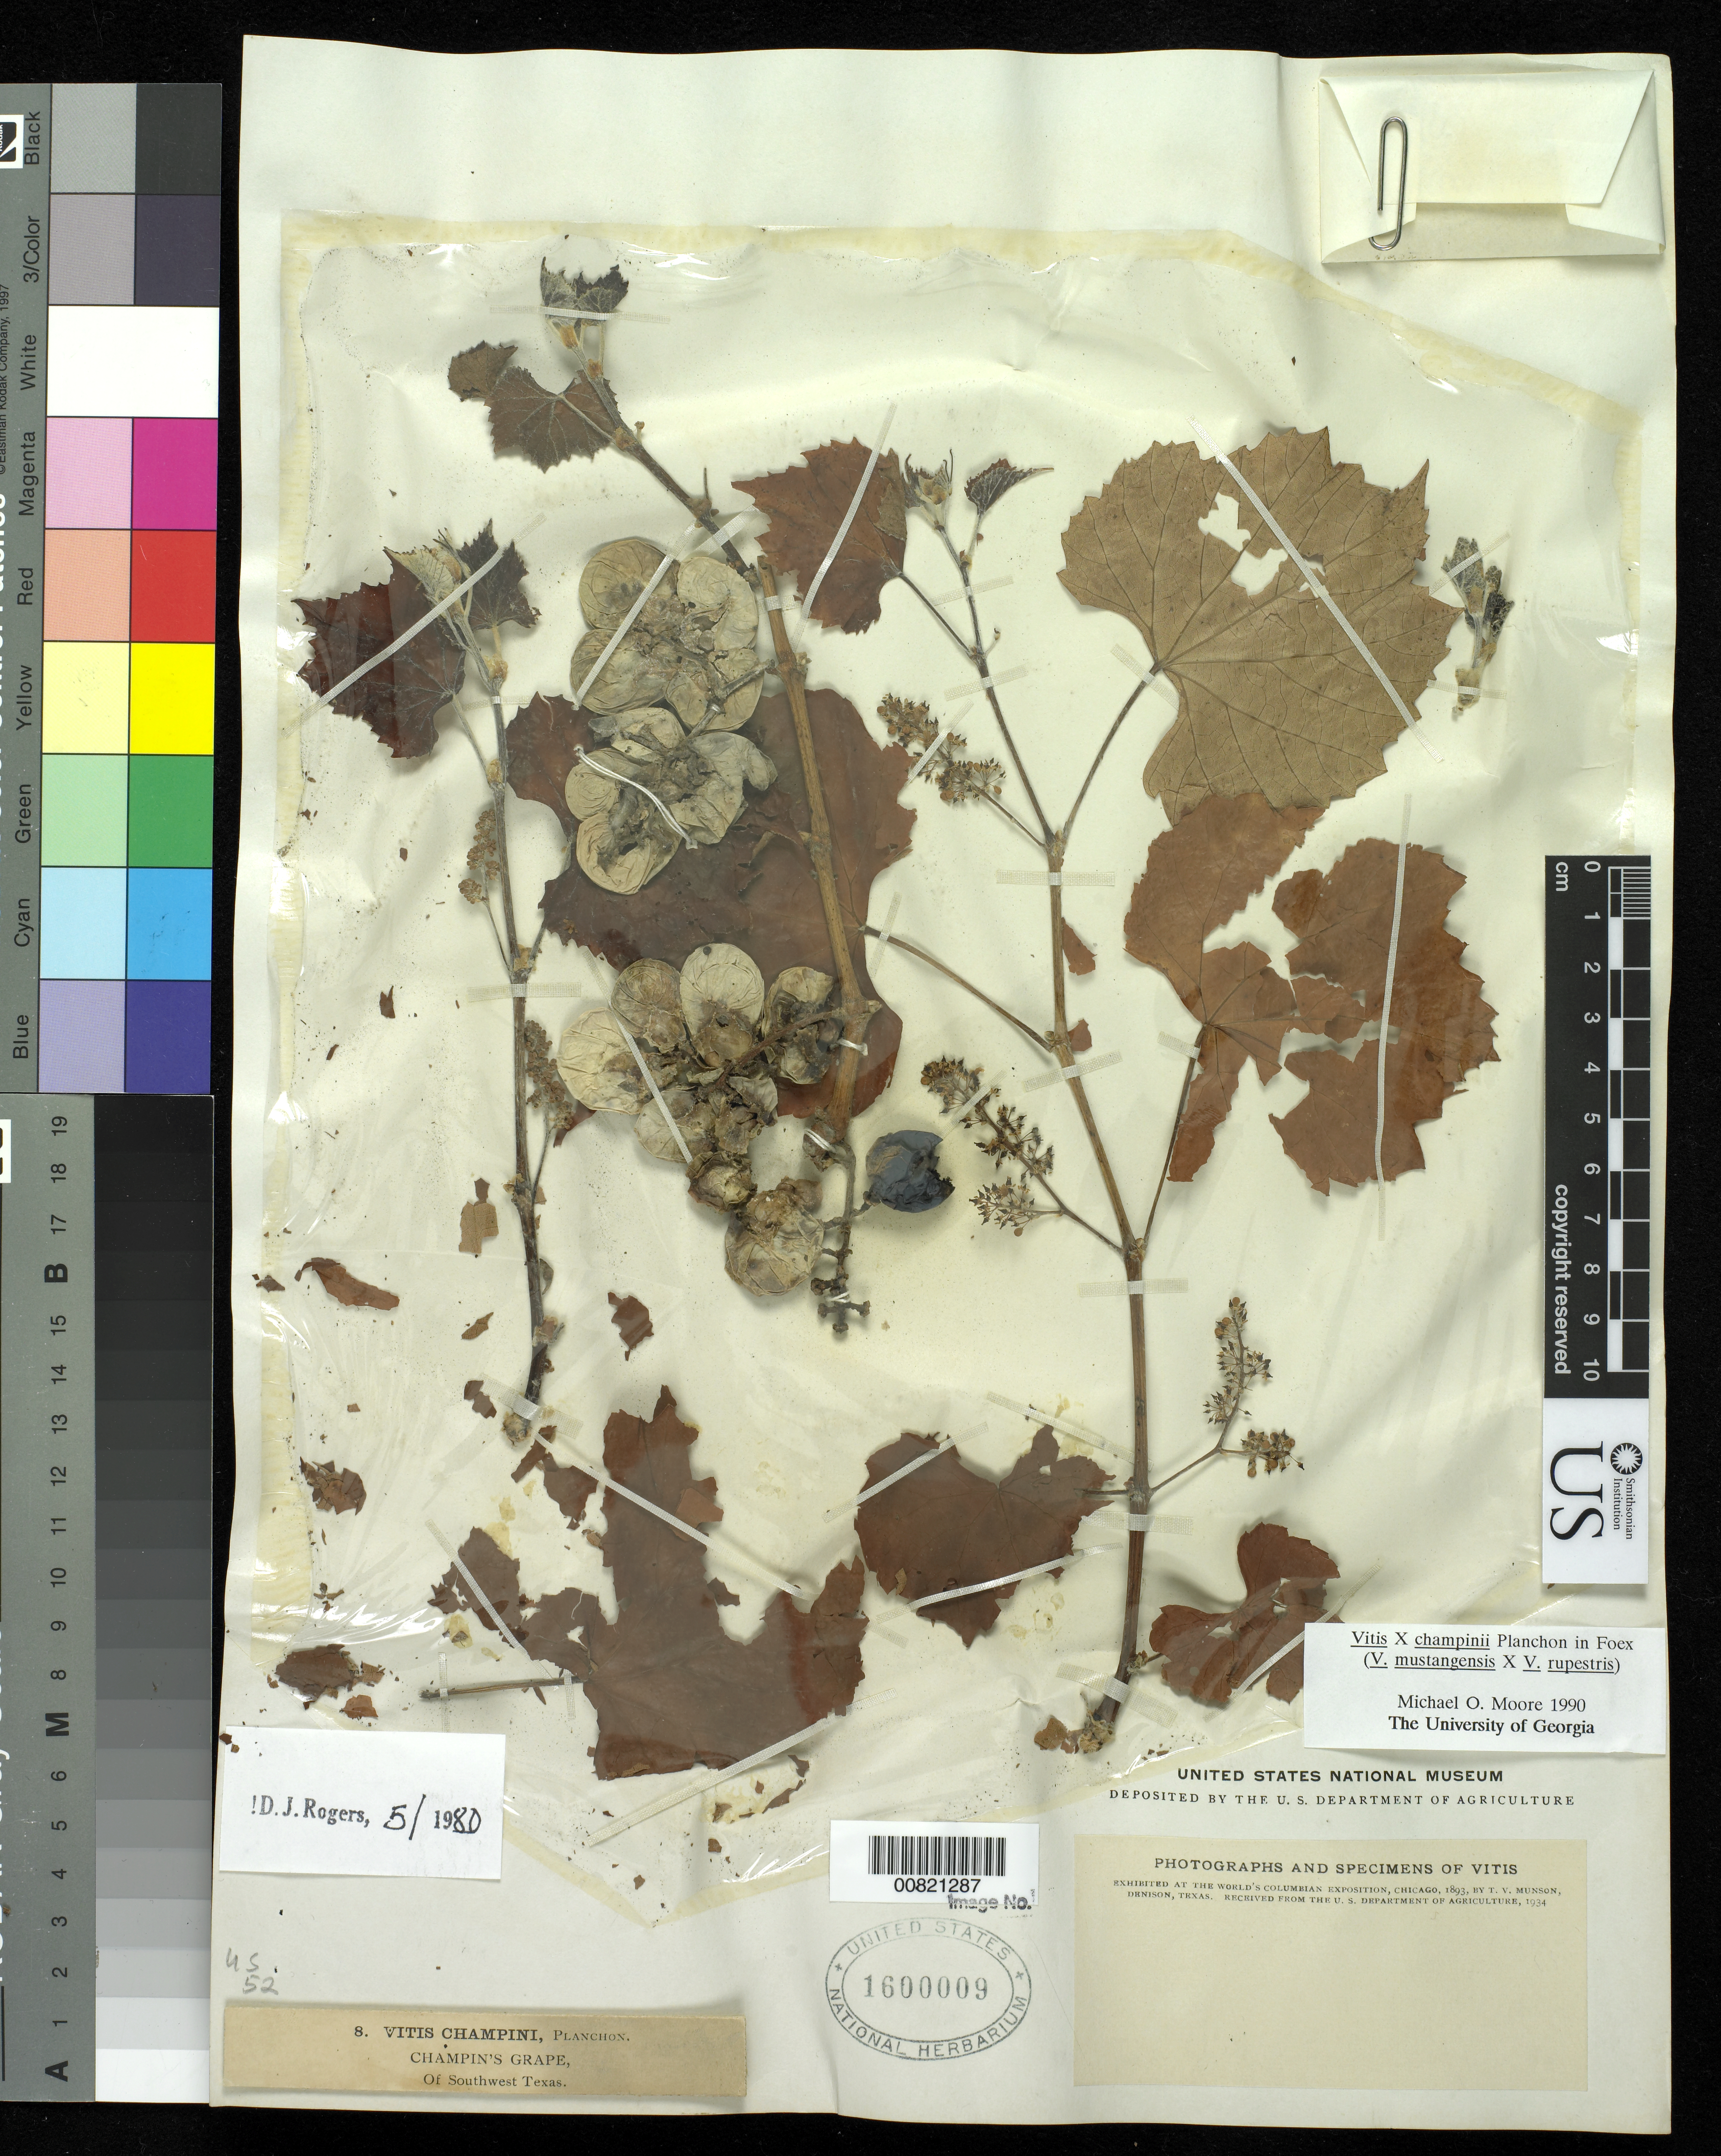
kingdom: Plantae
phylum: Tracheophyta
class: Magnoliopsida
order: Vitales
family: Vitaceae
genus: Vitis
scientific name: Vitis x champinii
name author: Planch.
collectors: T. V. Munson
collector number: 8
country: United States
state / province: Texas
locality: SW Texas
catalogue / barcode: US 1600009